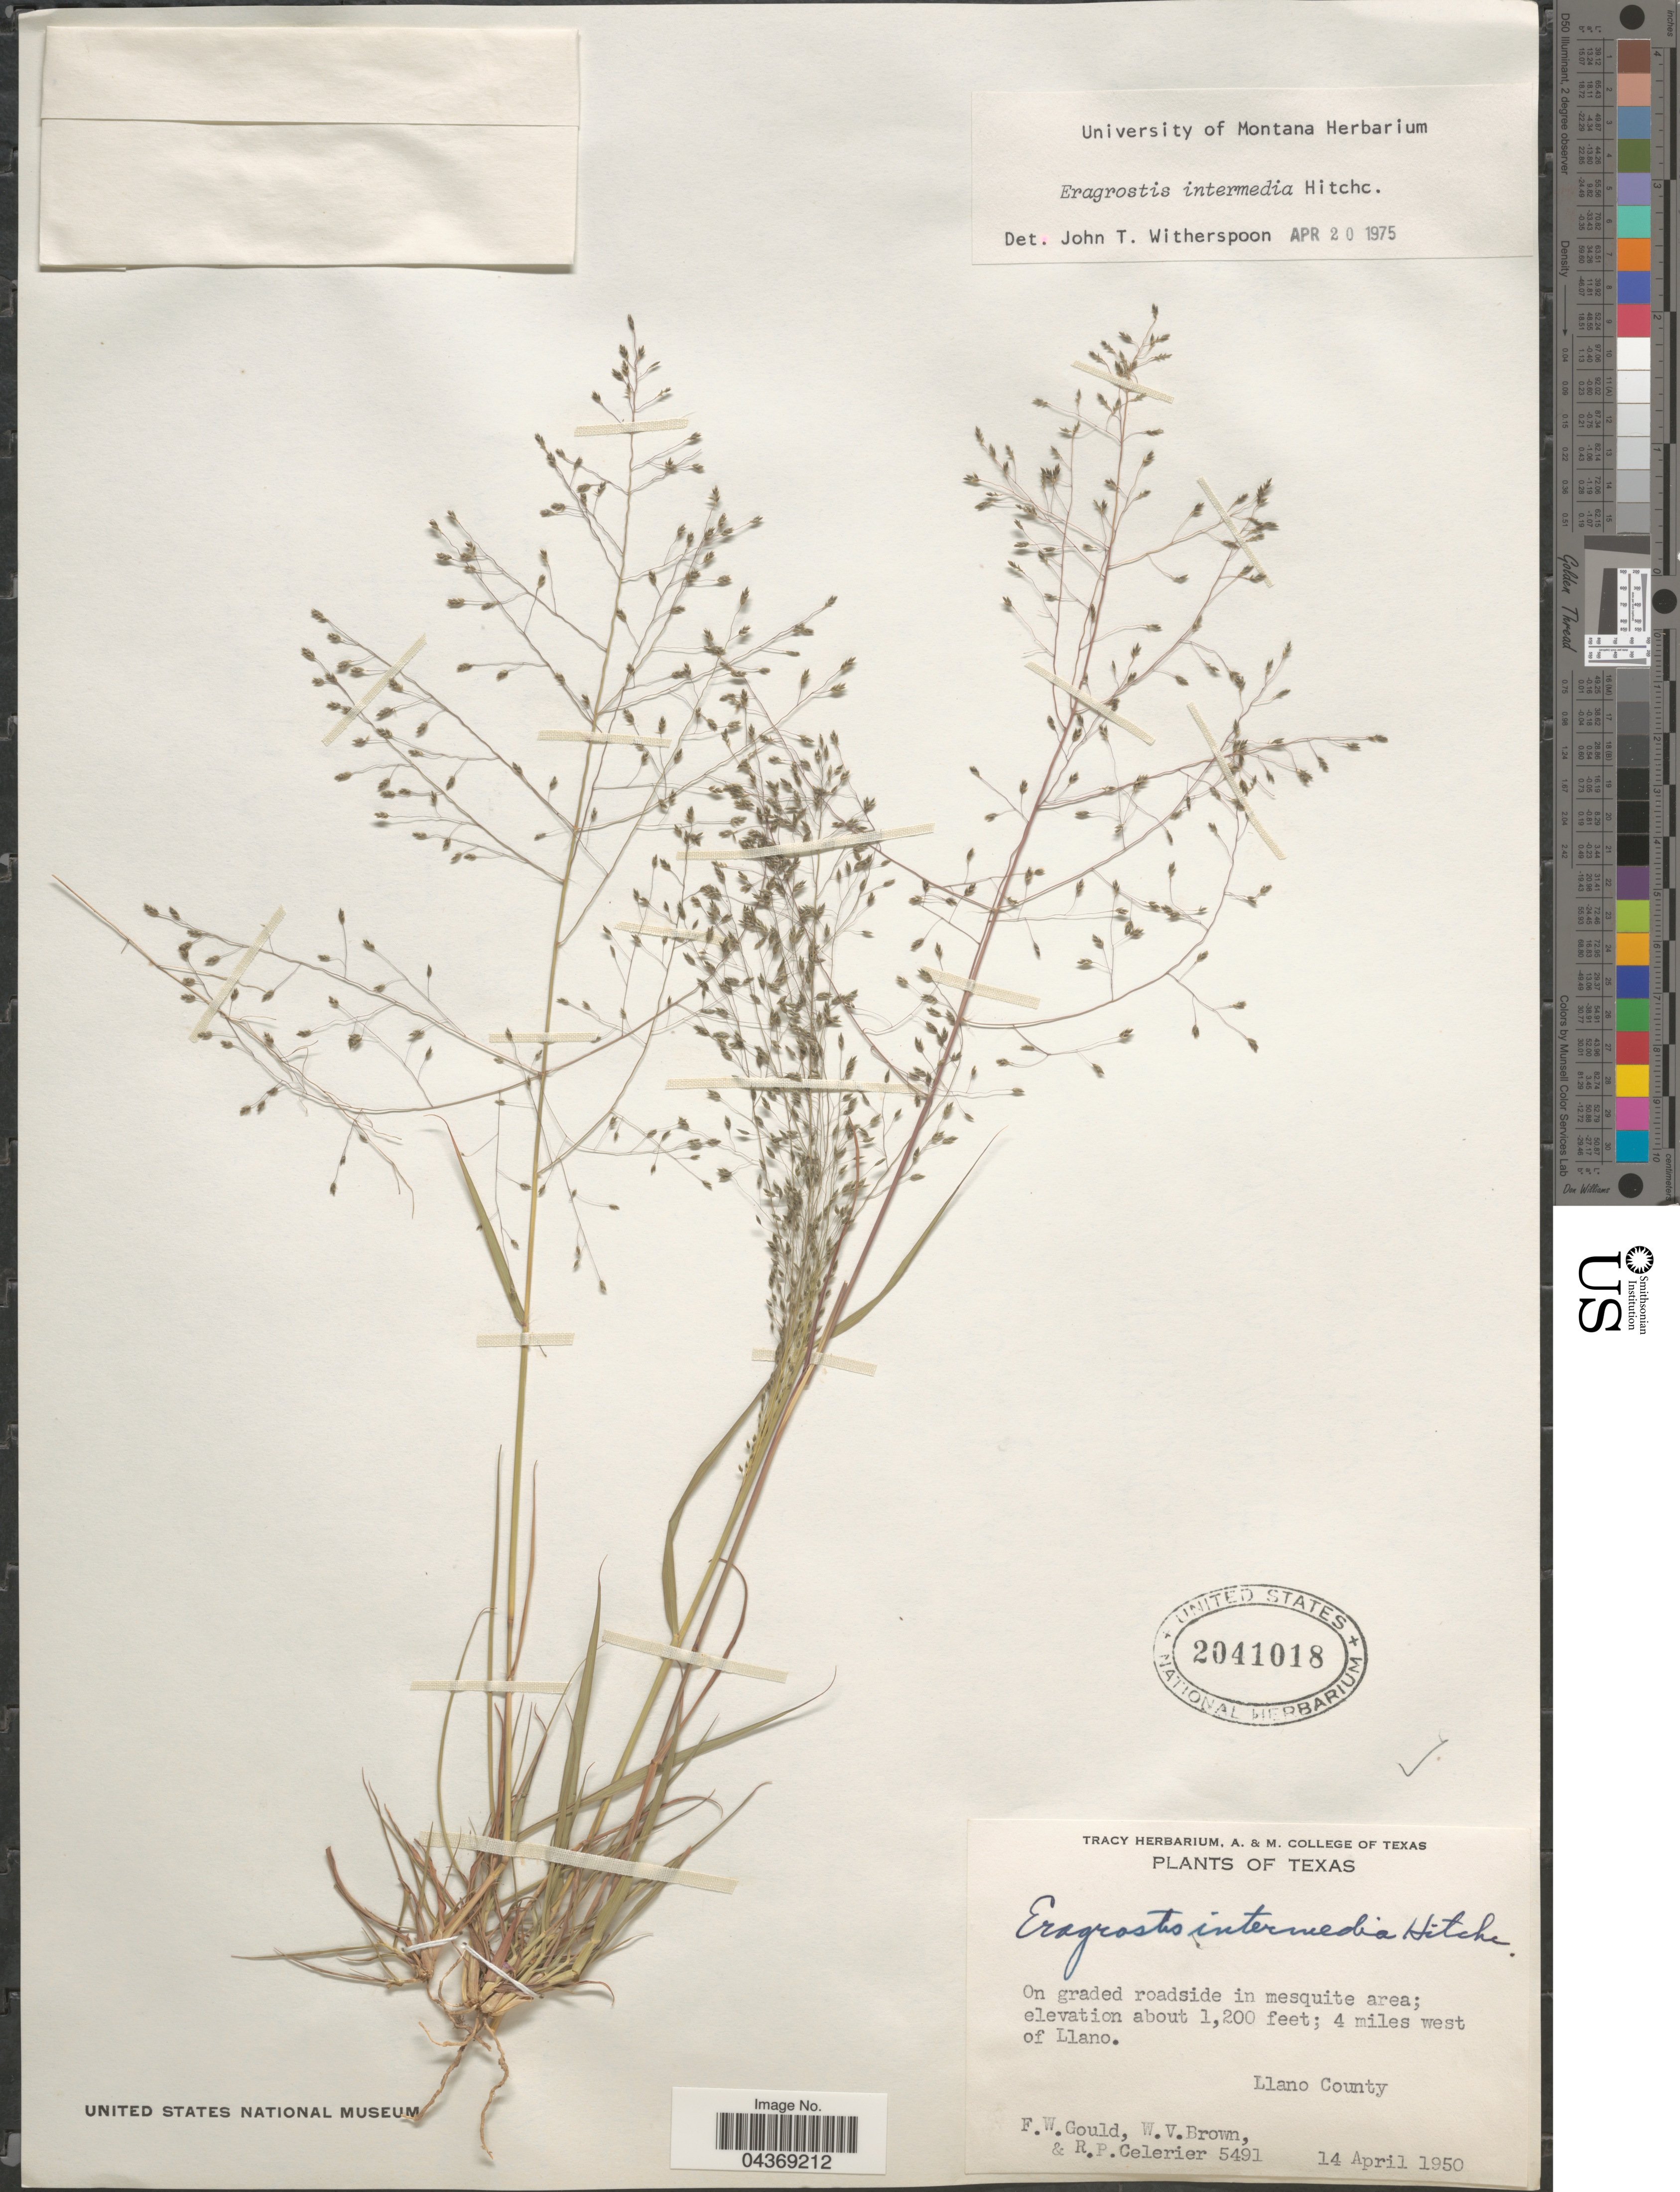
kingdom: Plantae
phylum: Tracheophyta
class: Liliopsida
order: Poales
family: Poaceae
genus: Eragrostis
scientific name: Eragrostis intermedia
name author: Hitchc.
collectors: F. W. Gould, W. Brown & R. Celerier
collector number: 5491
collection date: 1950-04-14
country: United States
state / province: Texas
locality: On graded roadside in mesquite area; 4 miles west of Llano. Llano County.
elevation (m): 366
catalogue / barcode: US 2041018